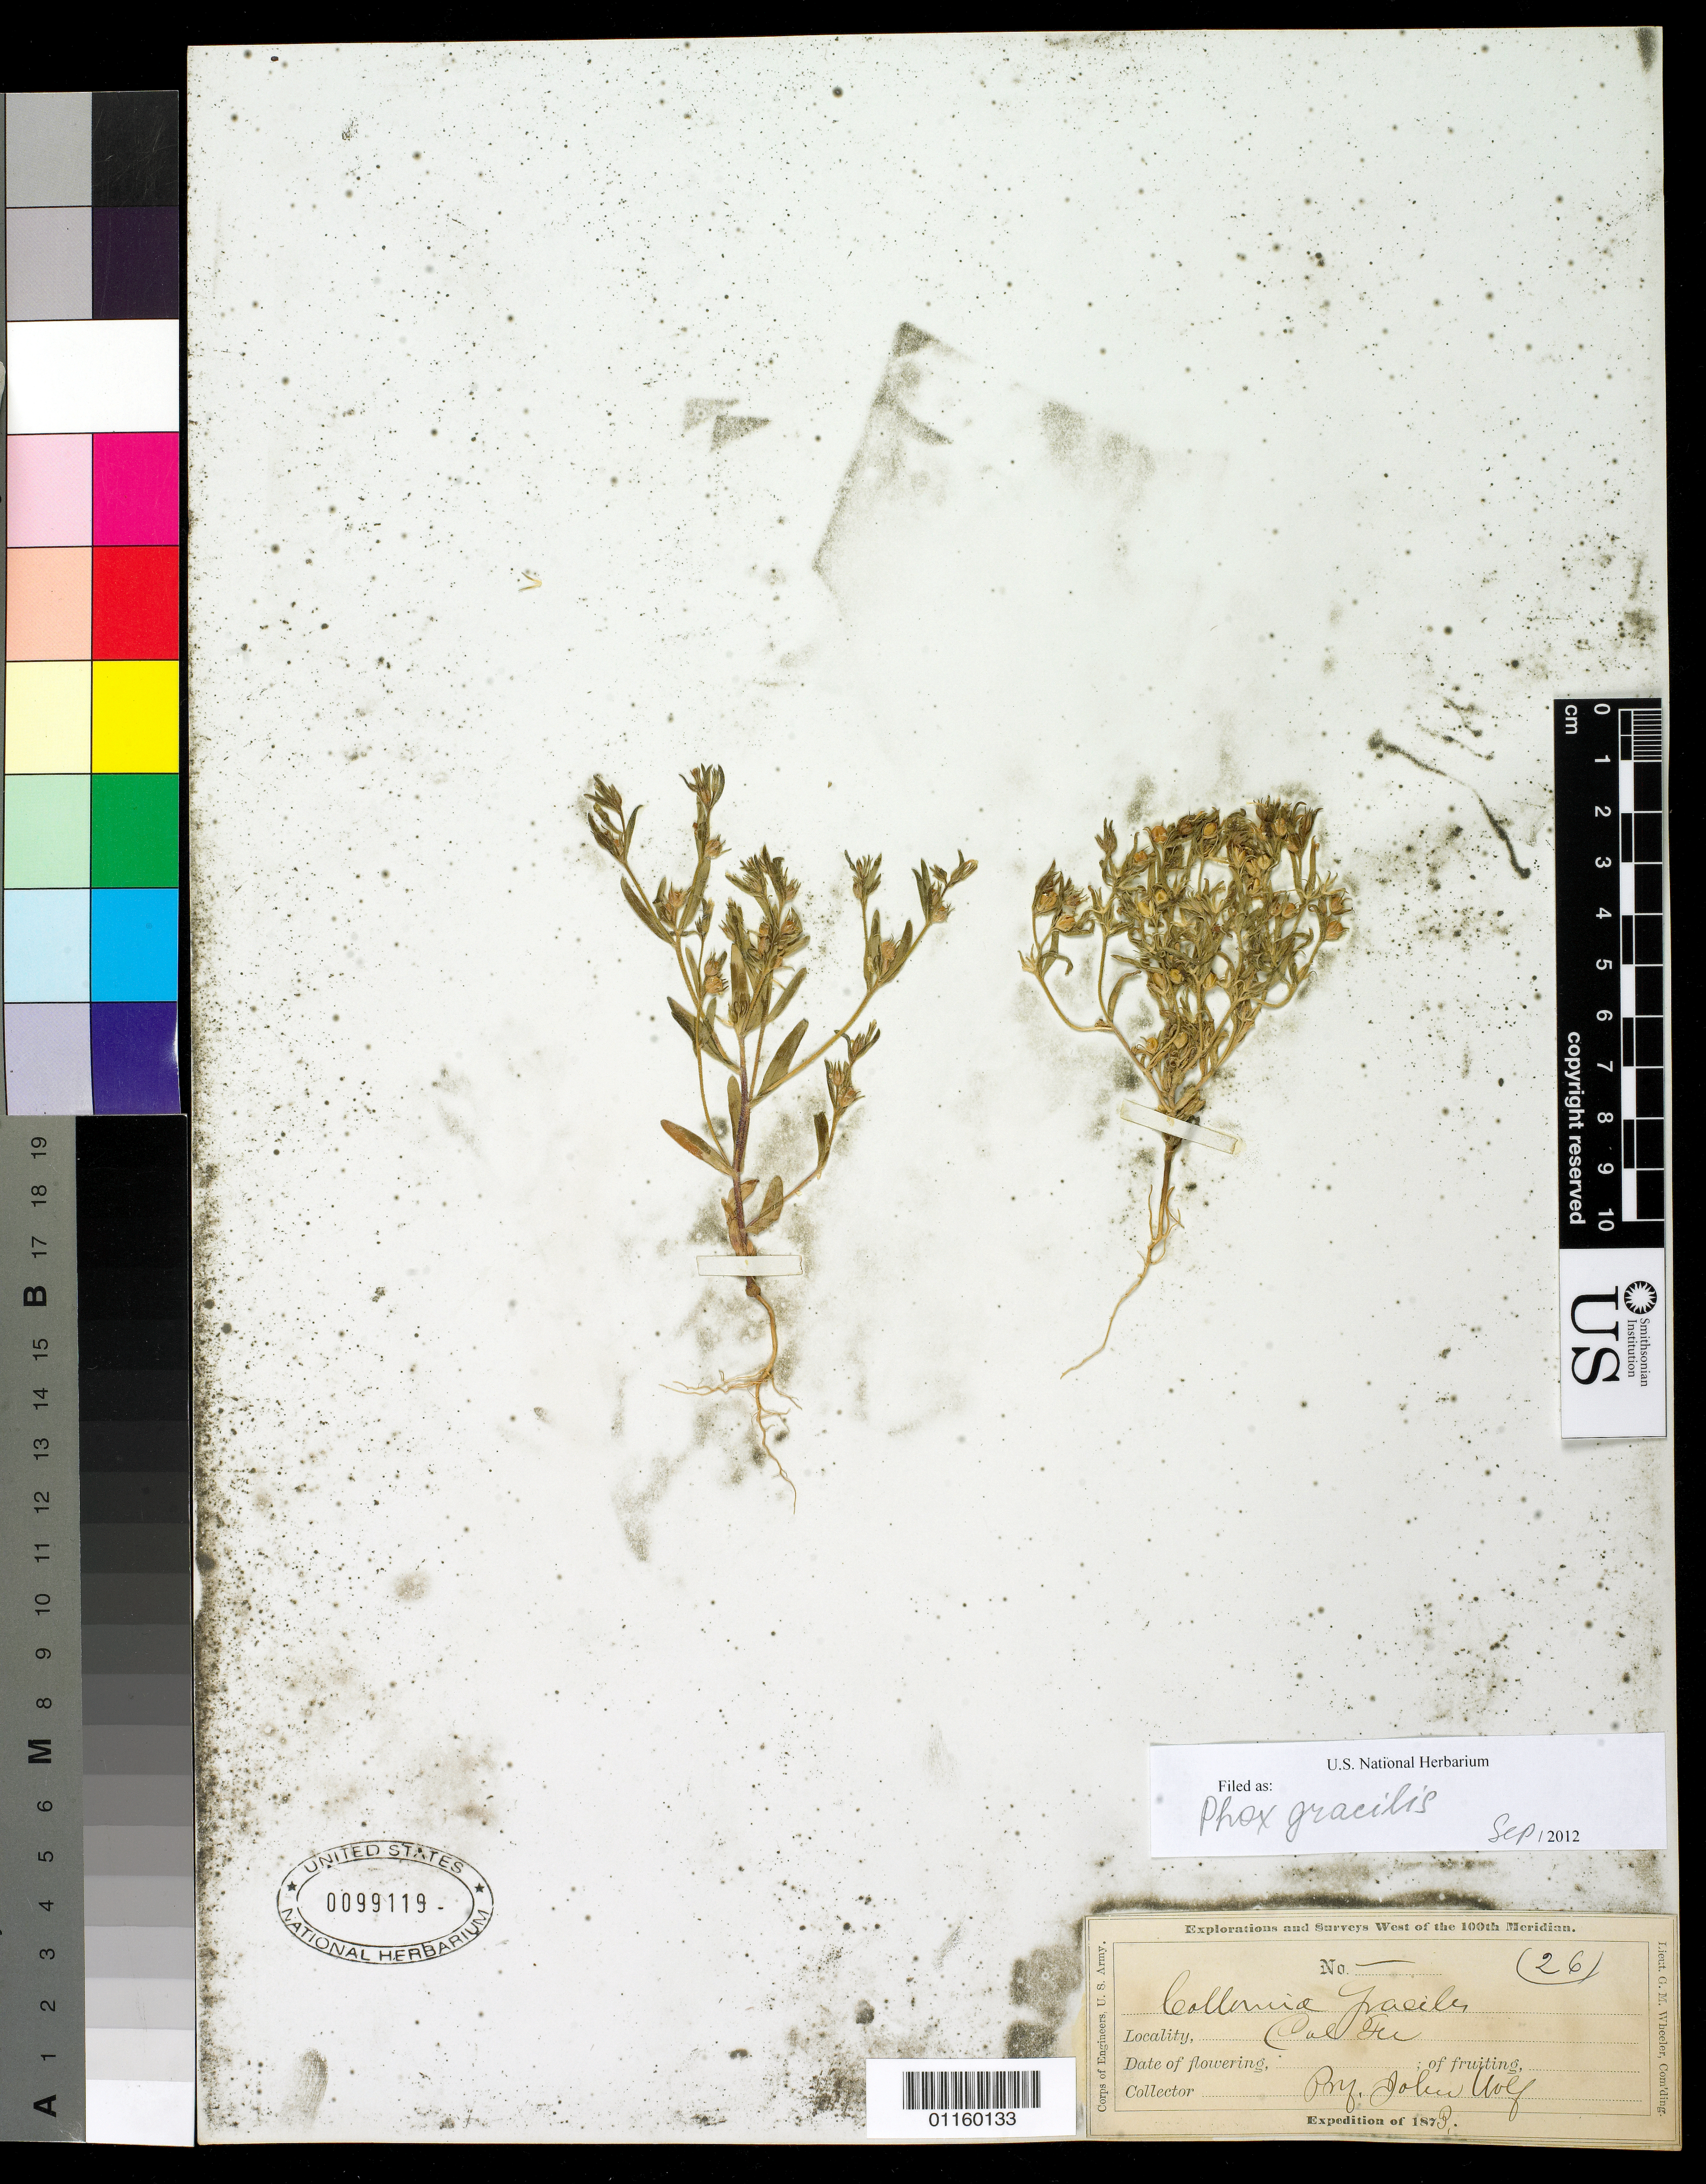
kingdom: Plantae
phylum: Tracheophyta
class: Magnoliopsida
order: Ericales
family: Polemoniaceae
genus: Microsteris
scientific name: Microsteris gracilis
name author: (Hook.) Greene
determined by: (US) Smithsonian Institution - National Museum of Natural History - Department of Botany (UNITED STATES)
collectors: J. Wolf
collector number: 26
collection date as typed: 1873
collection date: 1873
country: United States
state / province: California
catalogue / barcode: US 99119